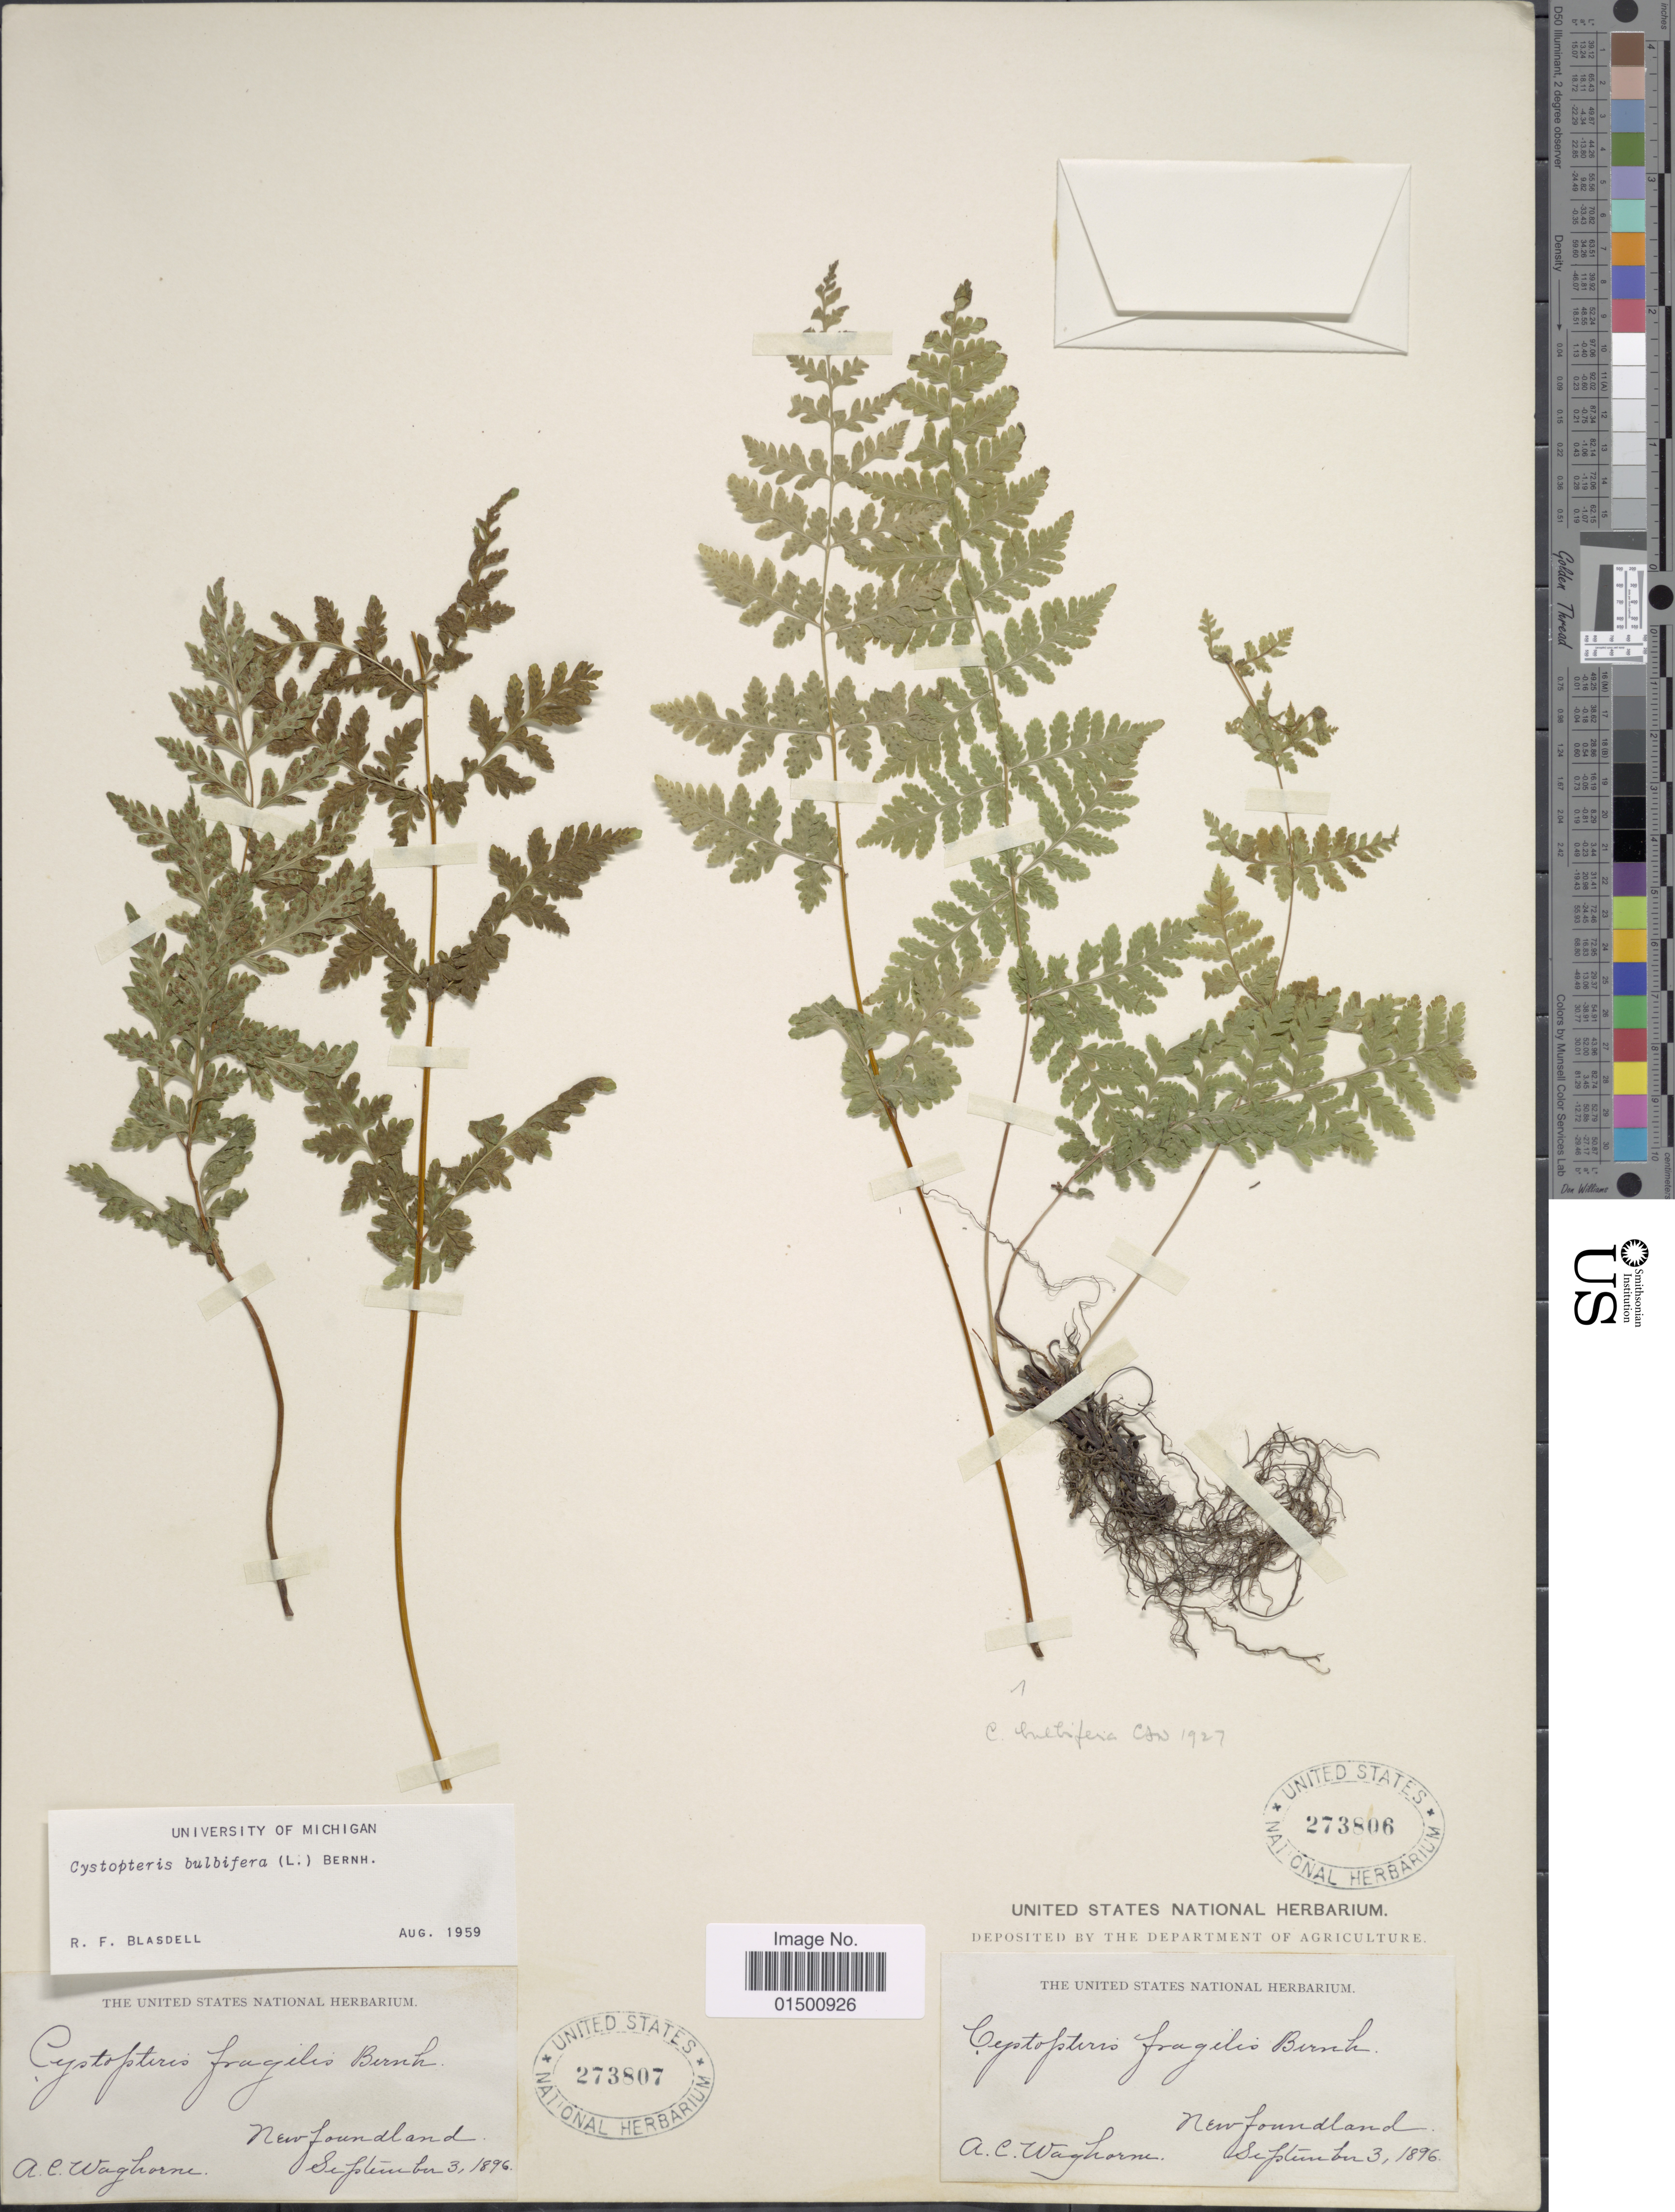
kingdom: Plantae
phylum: Tracheophyta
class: Polypodiopsida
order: Polypodiales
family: Cystopteridaceae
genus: Cystopteris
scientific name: Cystopteris bulbifera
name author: (L.) Bernh.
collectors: A. Waghorne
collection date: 1896-09-03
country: Canada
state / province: Newfoundland and Labrador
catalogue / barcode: US 273807